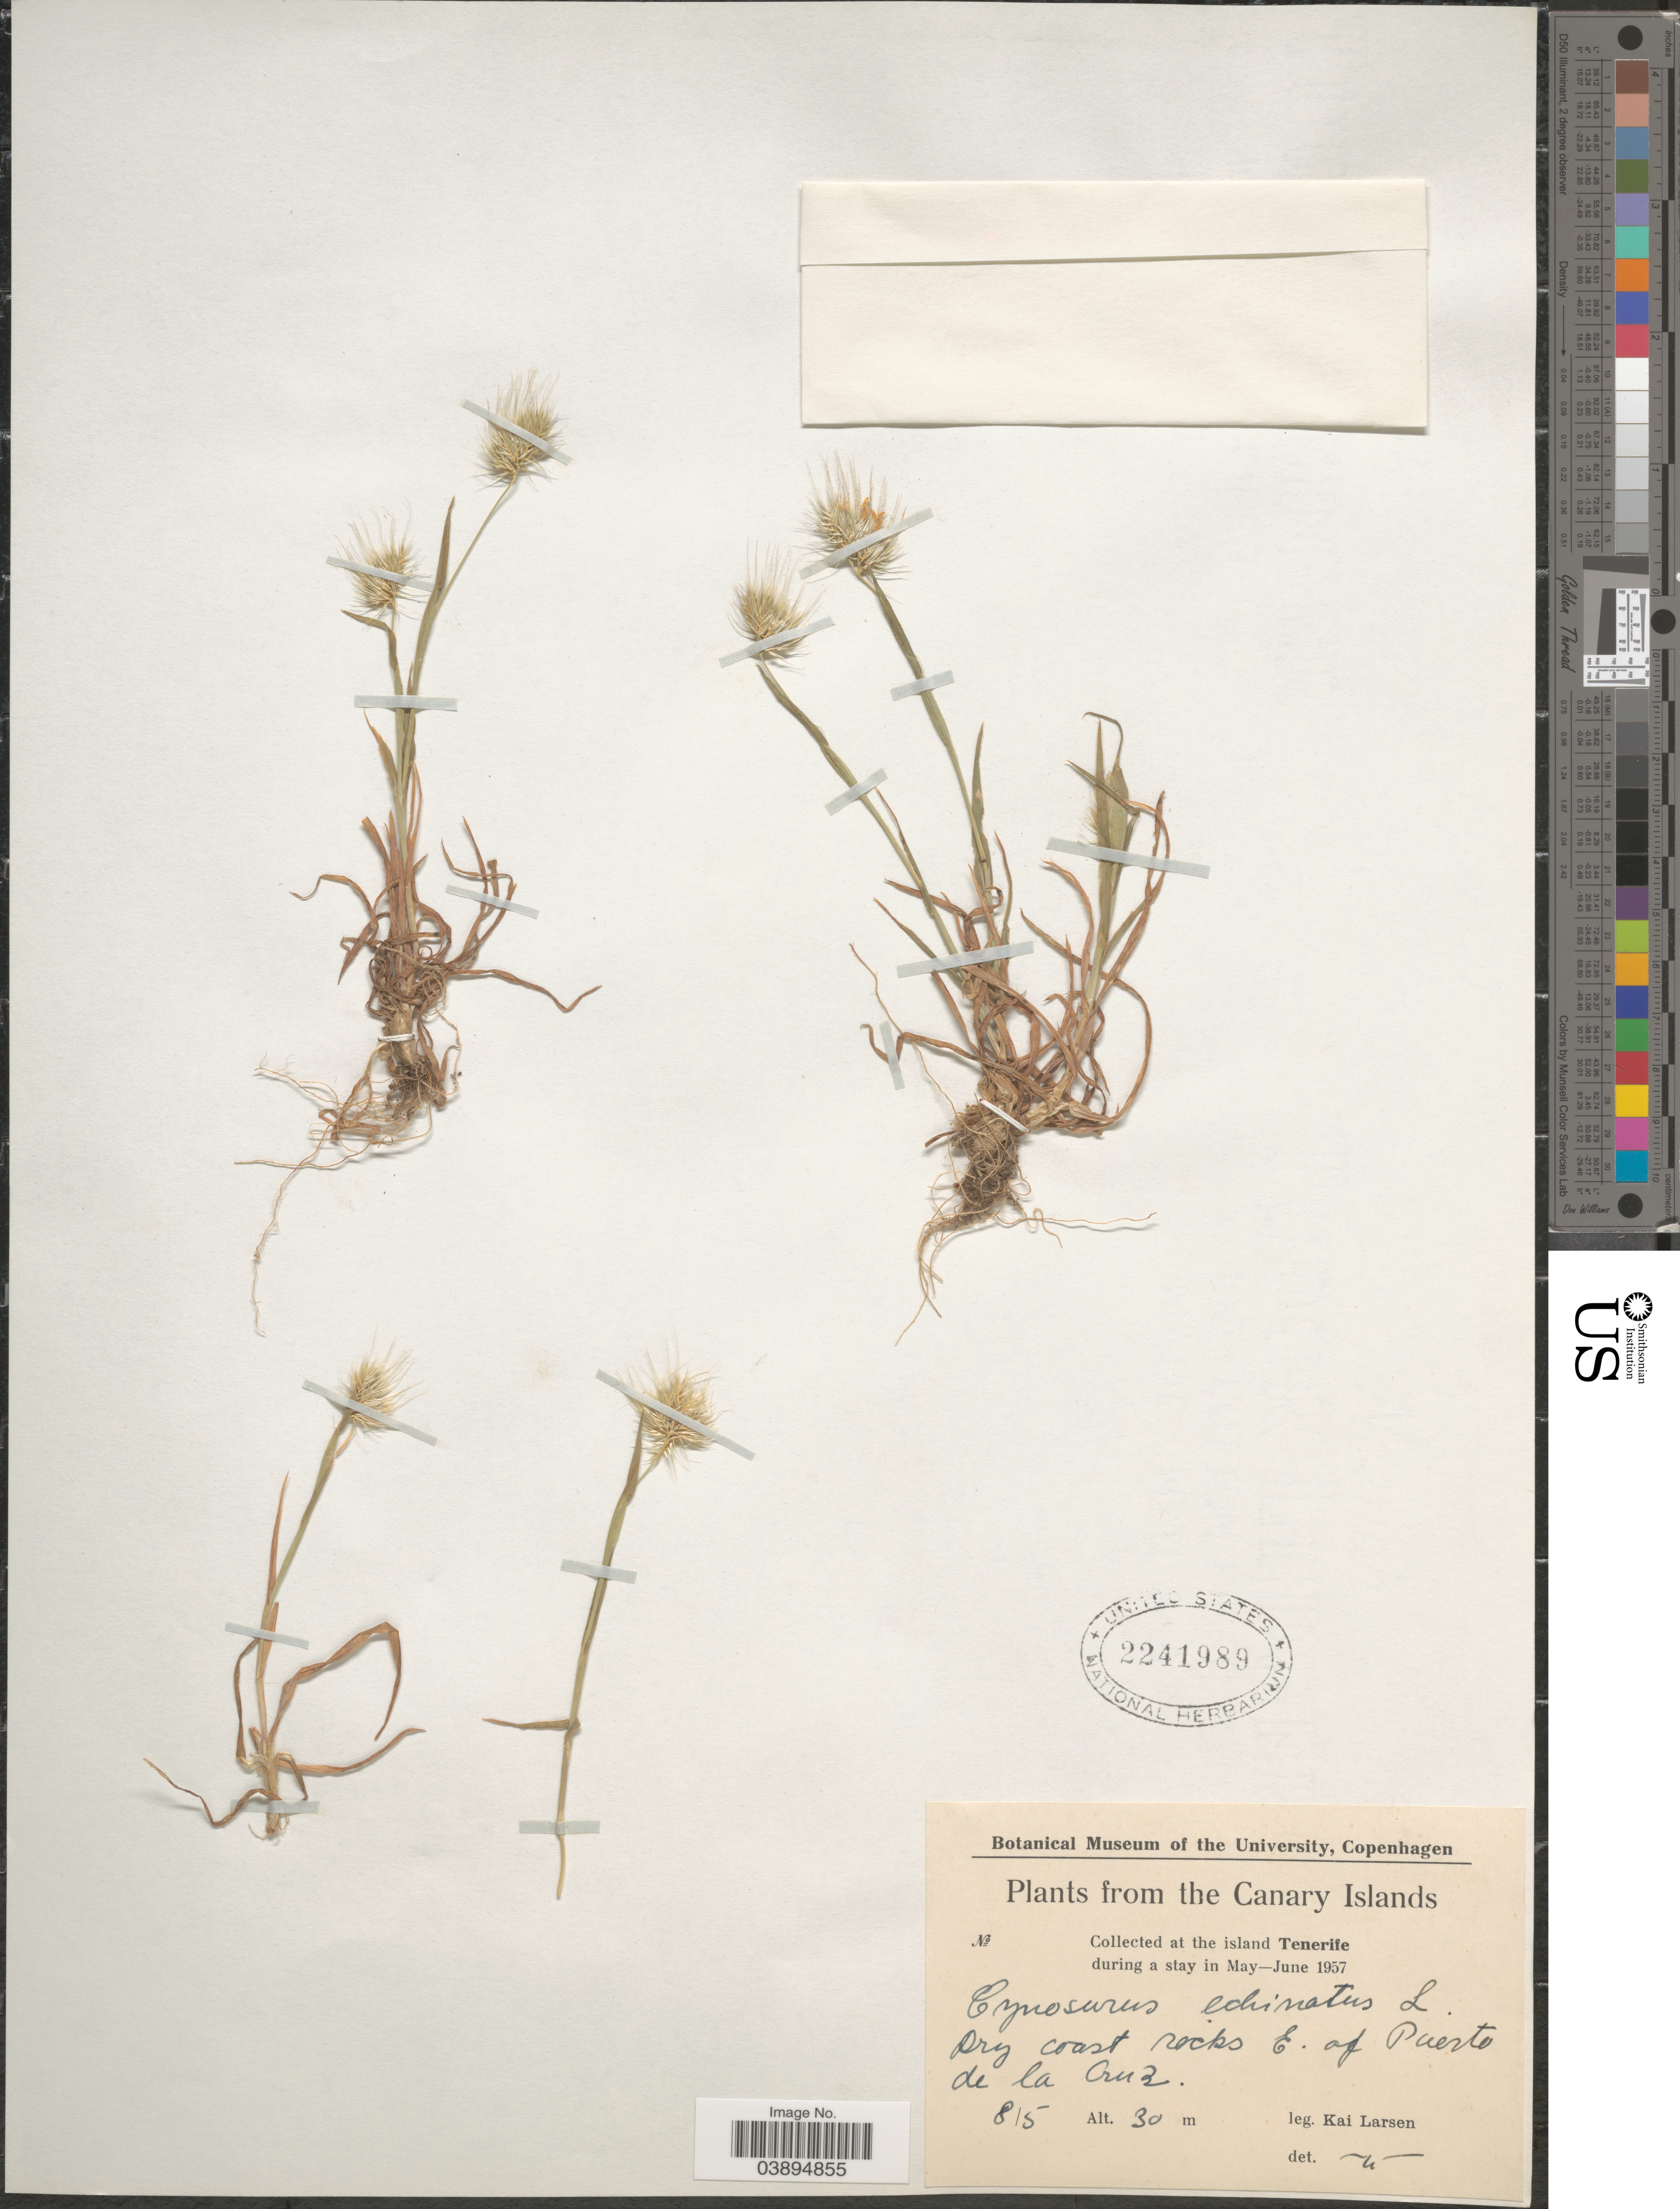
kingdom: Plantae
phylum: Tracheophyta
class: Liliopsida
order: Poales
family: Poaceae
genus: Cynosurus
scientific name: Cynosurus echinatus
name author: L.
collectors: K. Larsen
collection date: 1957-05-08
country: Spain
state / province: Canarias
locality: Canary Islands. At the island Tenerife. Dry coast rocks E. of Puerto de la Cruz.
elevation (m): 30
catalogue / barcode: US 2241989